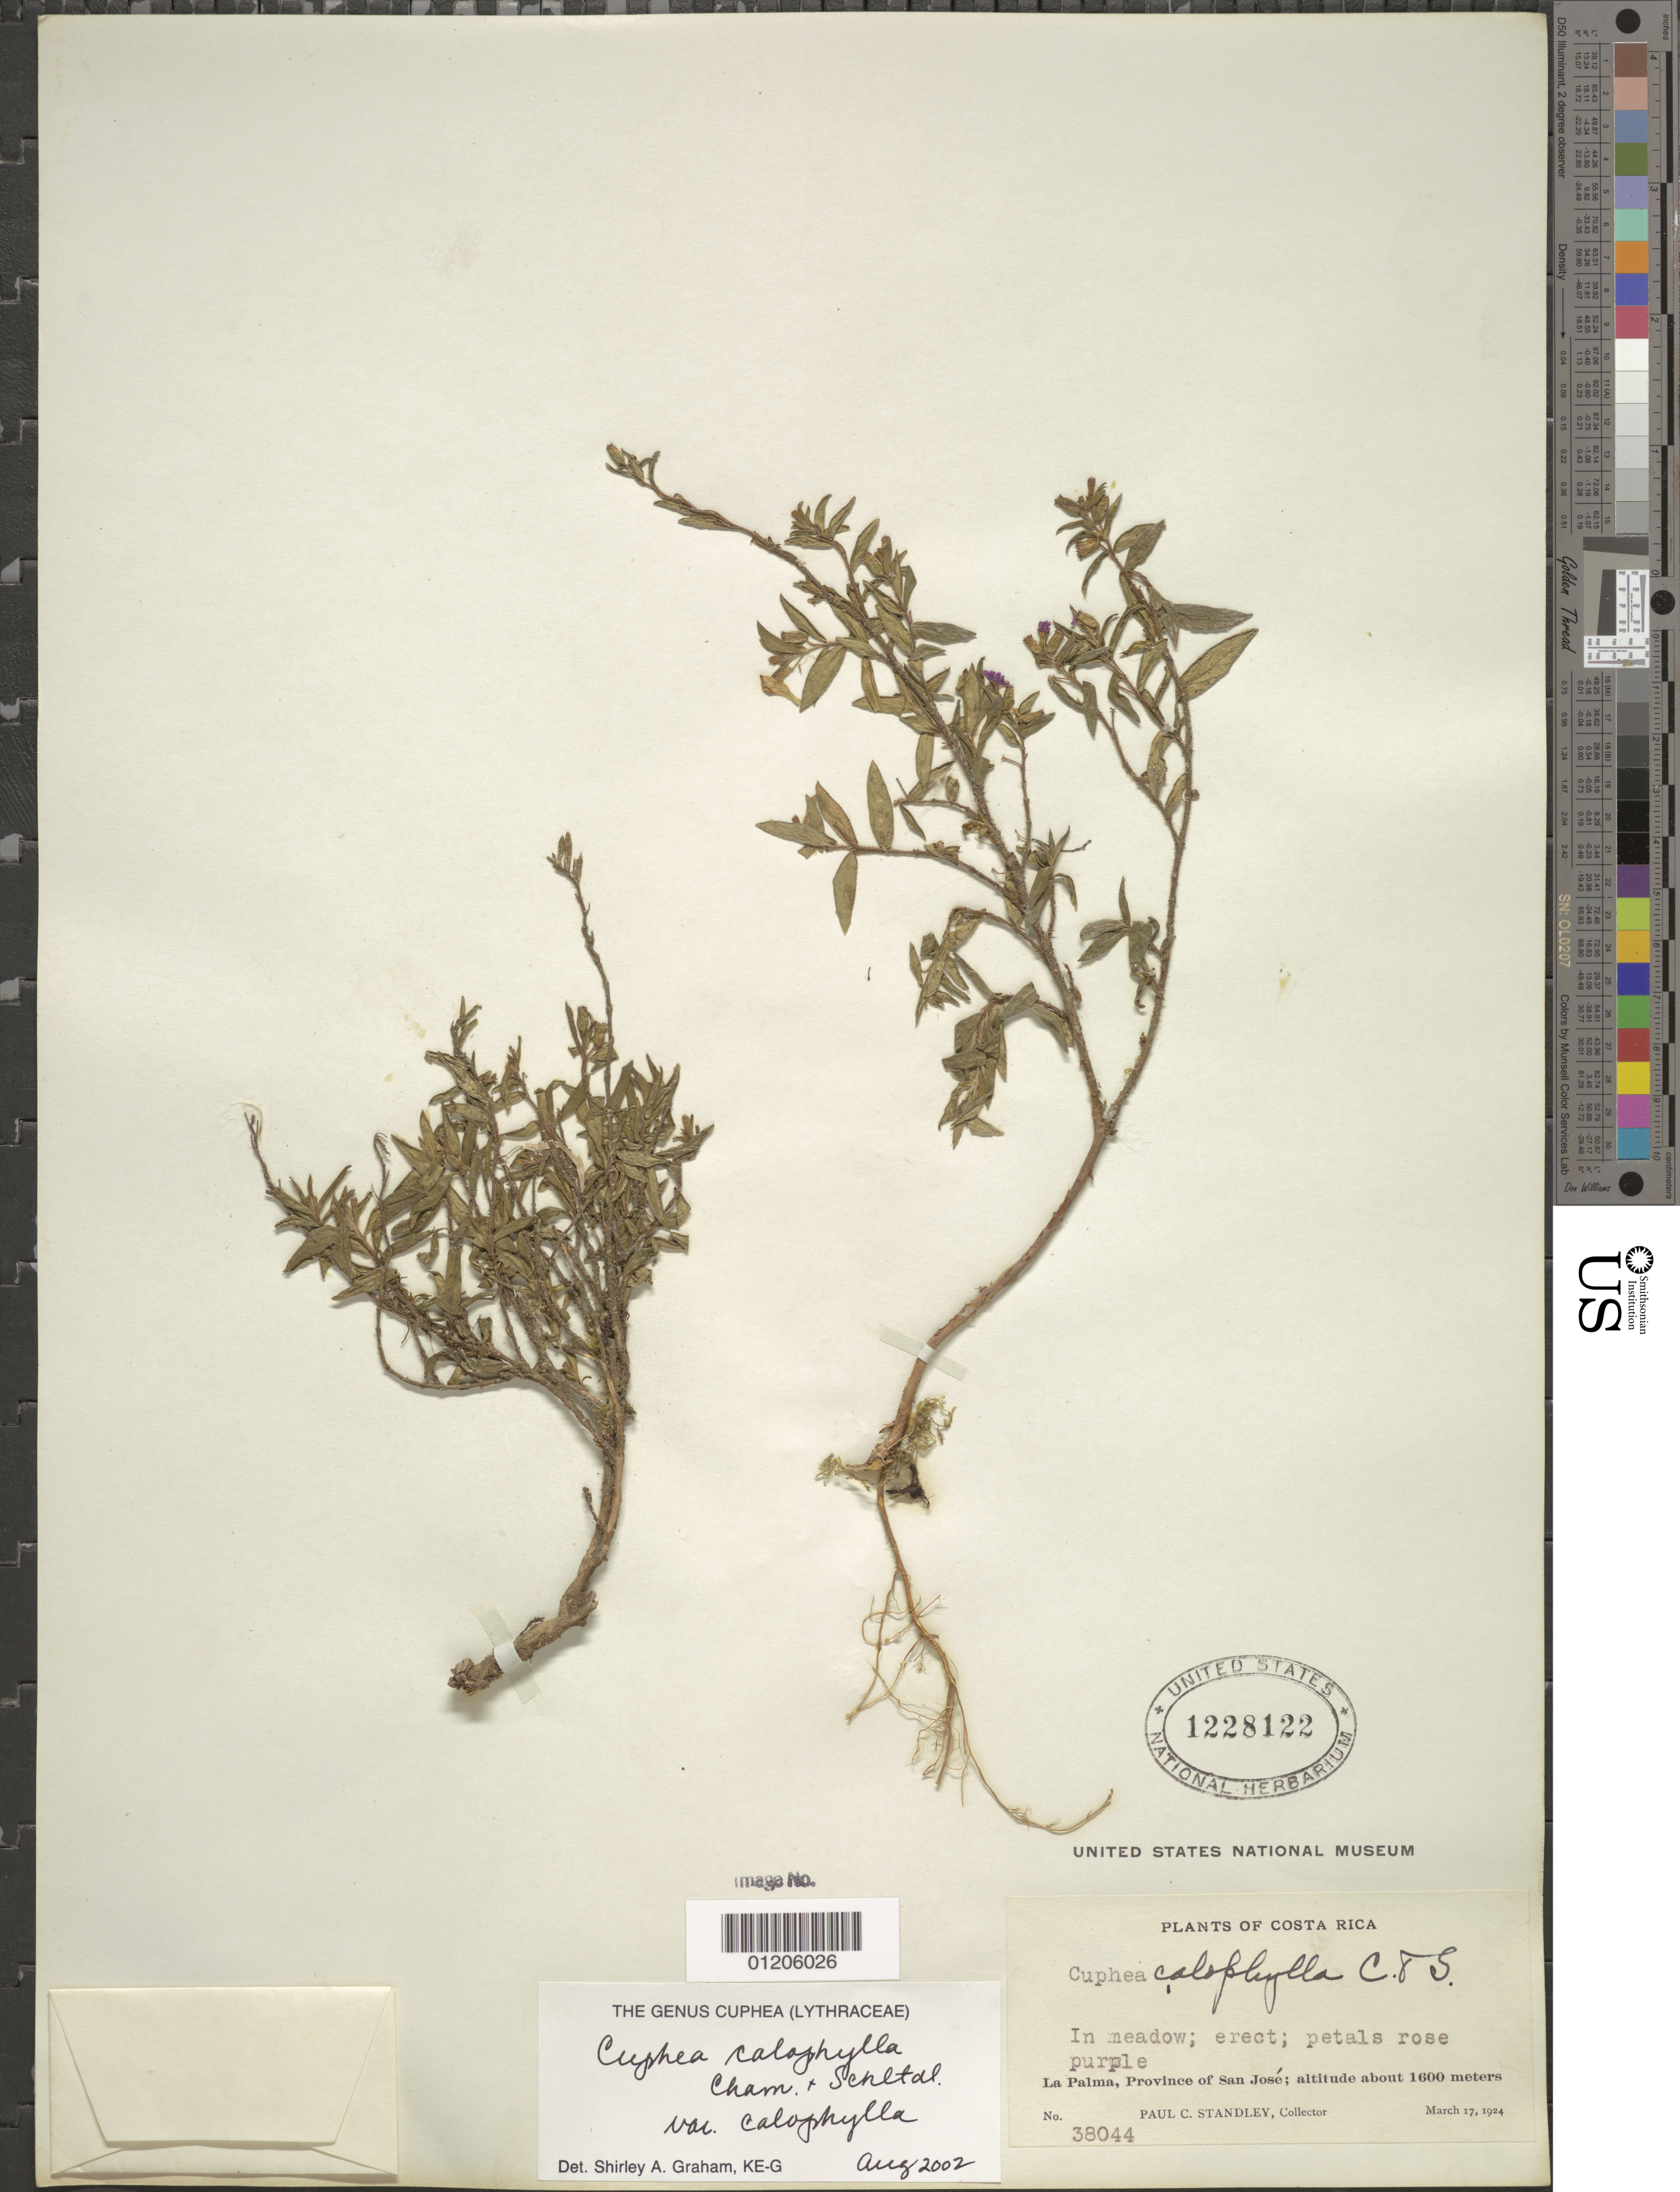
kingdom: Plantae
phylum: Tracheophyta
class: Magnoliopsida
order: Myrtales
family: Lythraceae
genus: Cuphea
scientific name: Cuphea calophylla var. calophylla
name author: Cham. & Schltdl.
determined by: Graham, S.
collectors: P. C. Standley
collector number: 38044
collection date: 1924-03-17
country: Costa Rica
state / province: San Jose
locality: La Palma.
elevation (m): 1600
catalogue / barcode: US 1228122